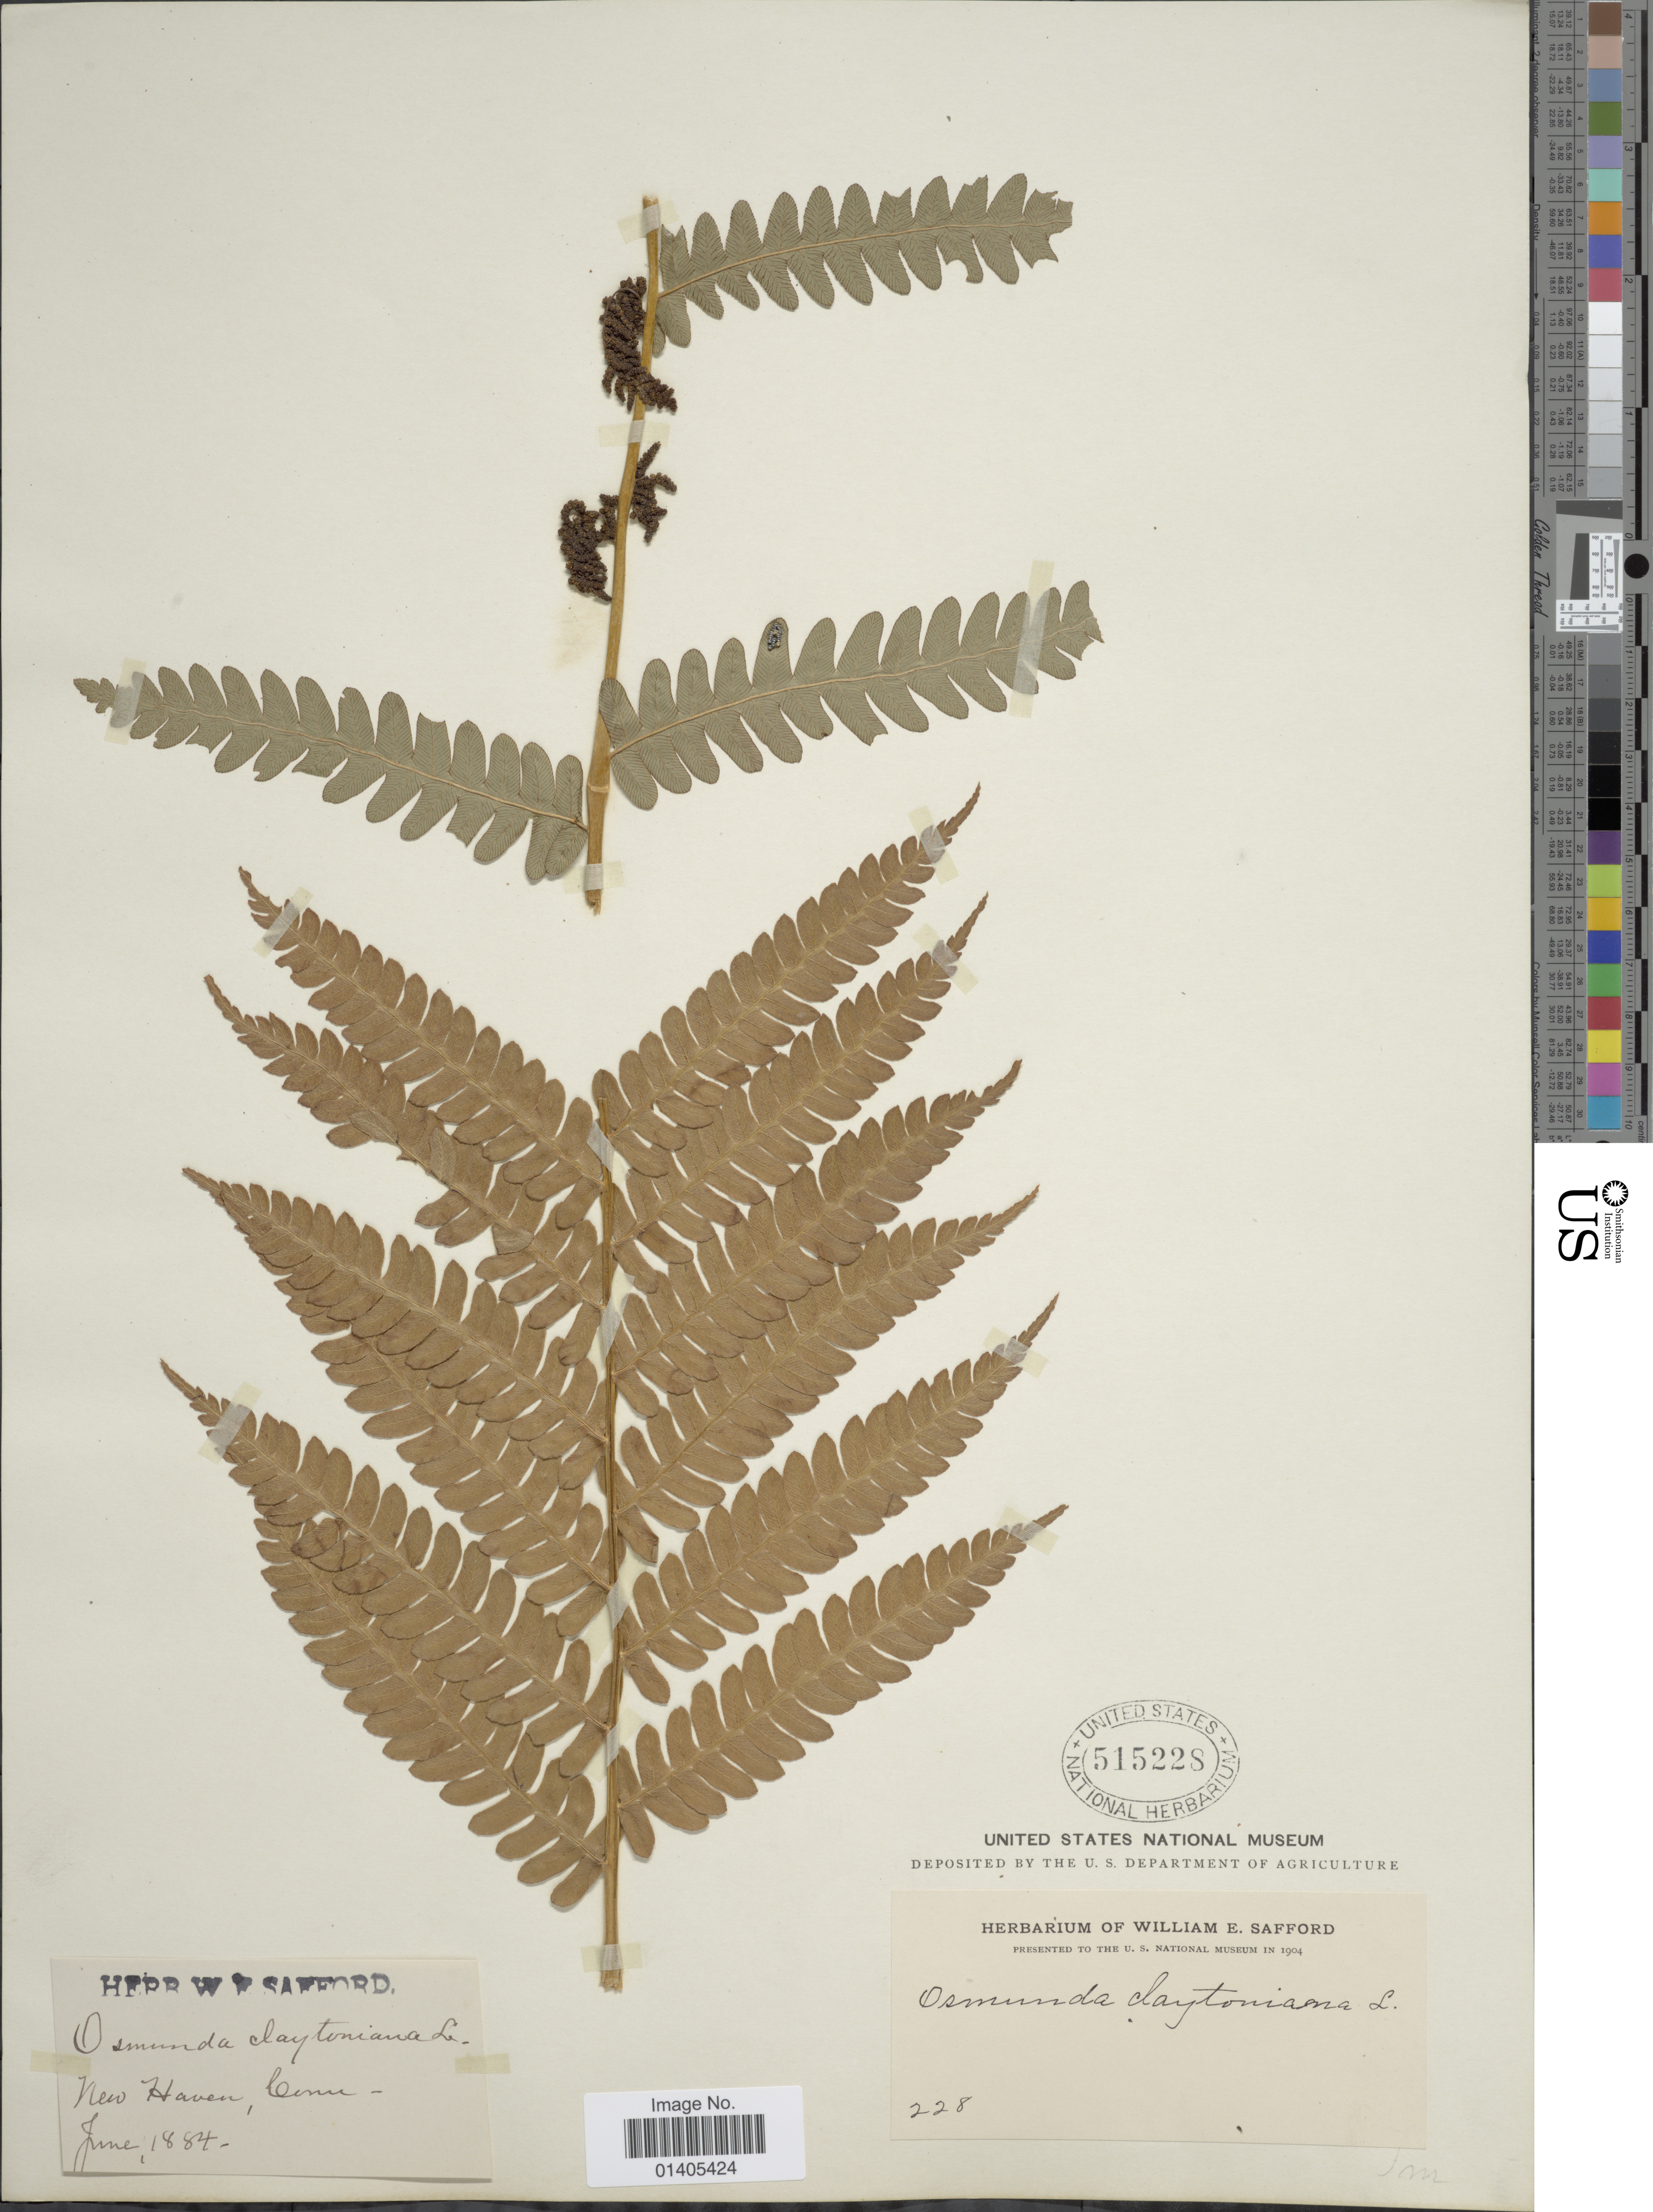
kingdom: Plantae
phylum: Tracheophyta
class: Polypodiopsida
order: Osmundales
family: Osmundaceae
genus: Osmunda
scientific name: Osmunda claytoniana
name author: (L.) Tagawa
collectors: W. E. Safford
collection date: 1884-06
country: United States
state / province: Connecticut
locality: New Haven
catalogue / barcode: US 515228